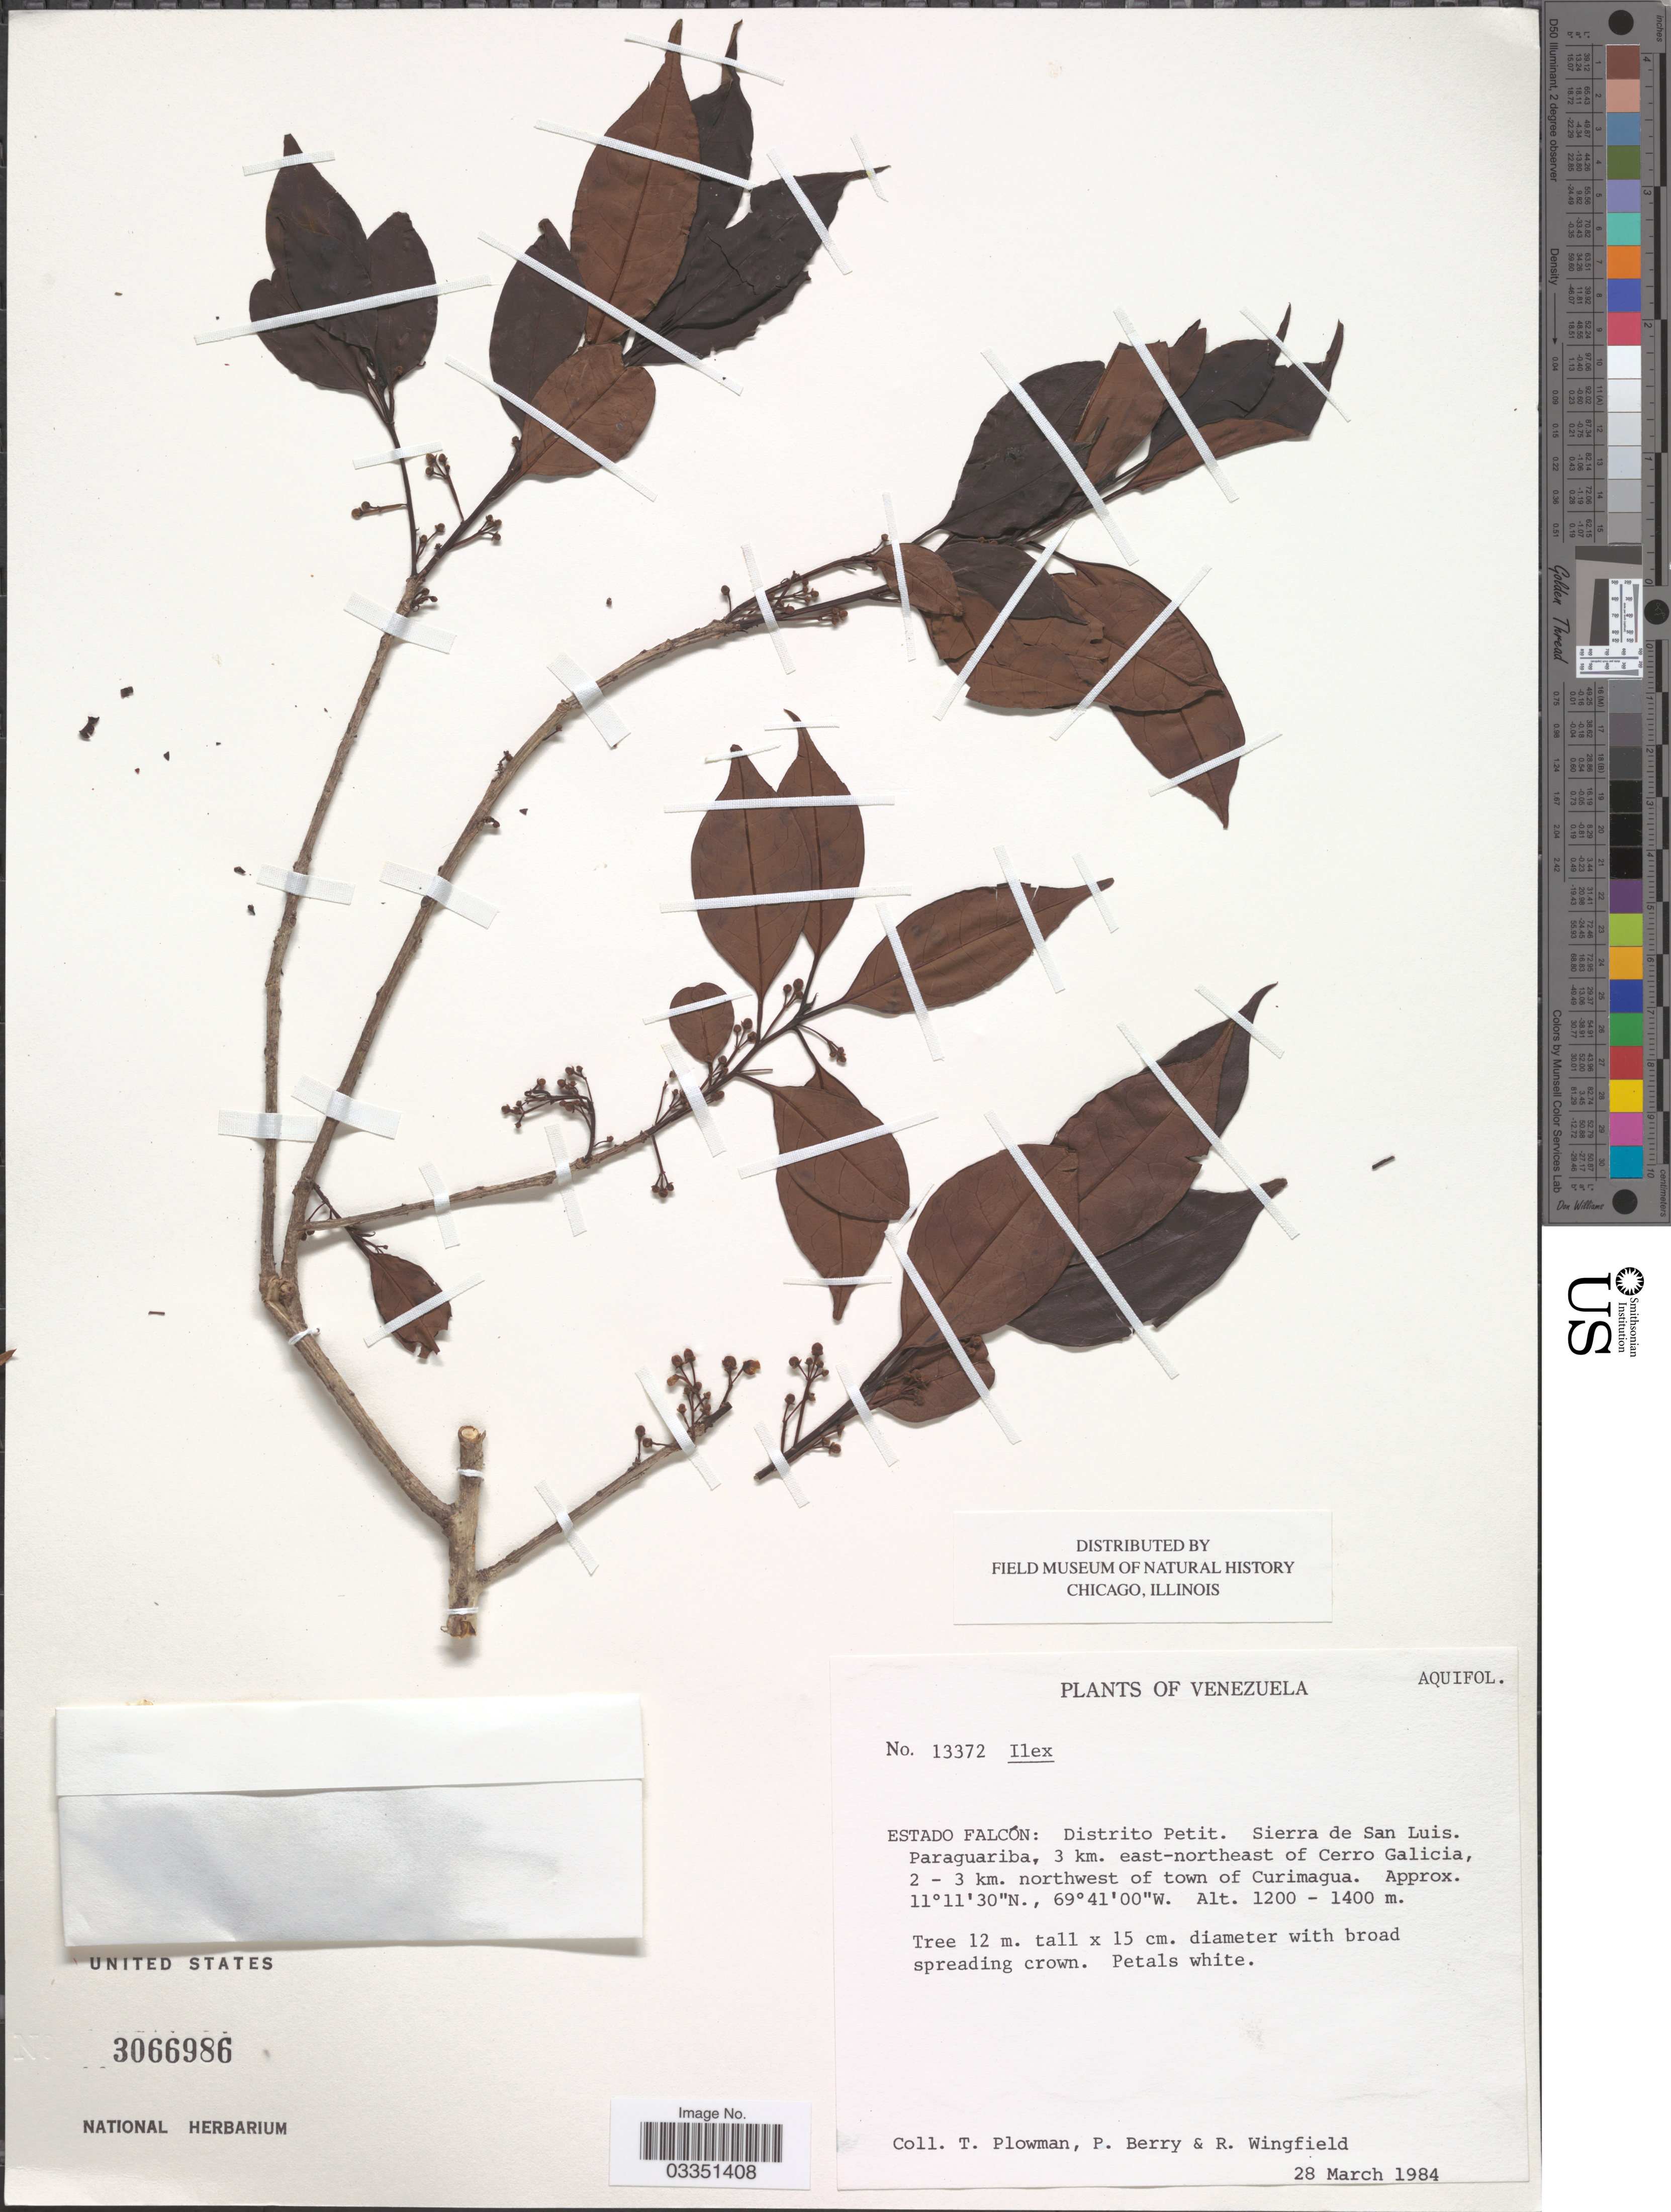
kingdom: Plantae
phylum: Tracheophyta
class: Magnoliopsida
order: Aquifoliales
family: Aquifoliaceae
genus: Ilex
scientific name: Ilex sp.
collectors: T. Plowman, P. Berry & R. Wingfield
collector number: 13372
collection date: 1984-03-28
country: Venezuela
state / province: Falcón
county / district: Petit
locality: Distrito Petit. Sierra de San Luis. Paraguariba, 3 km. east-northeast of Cerro Galicia, 2-3 km. northwest of town of Curimagua.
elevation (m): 1200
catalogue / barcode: US 3066986